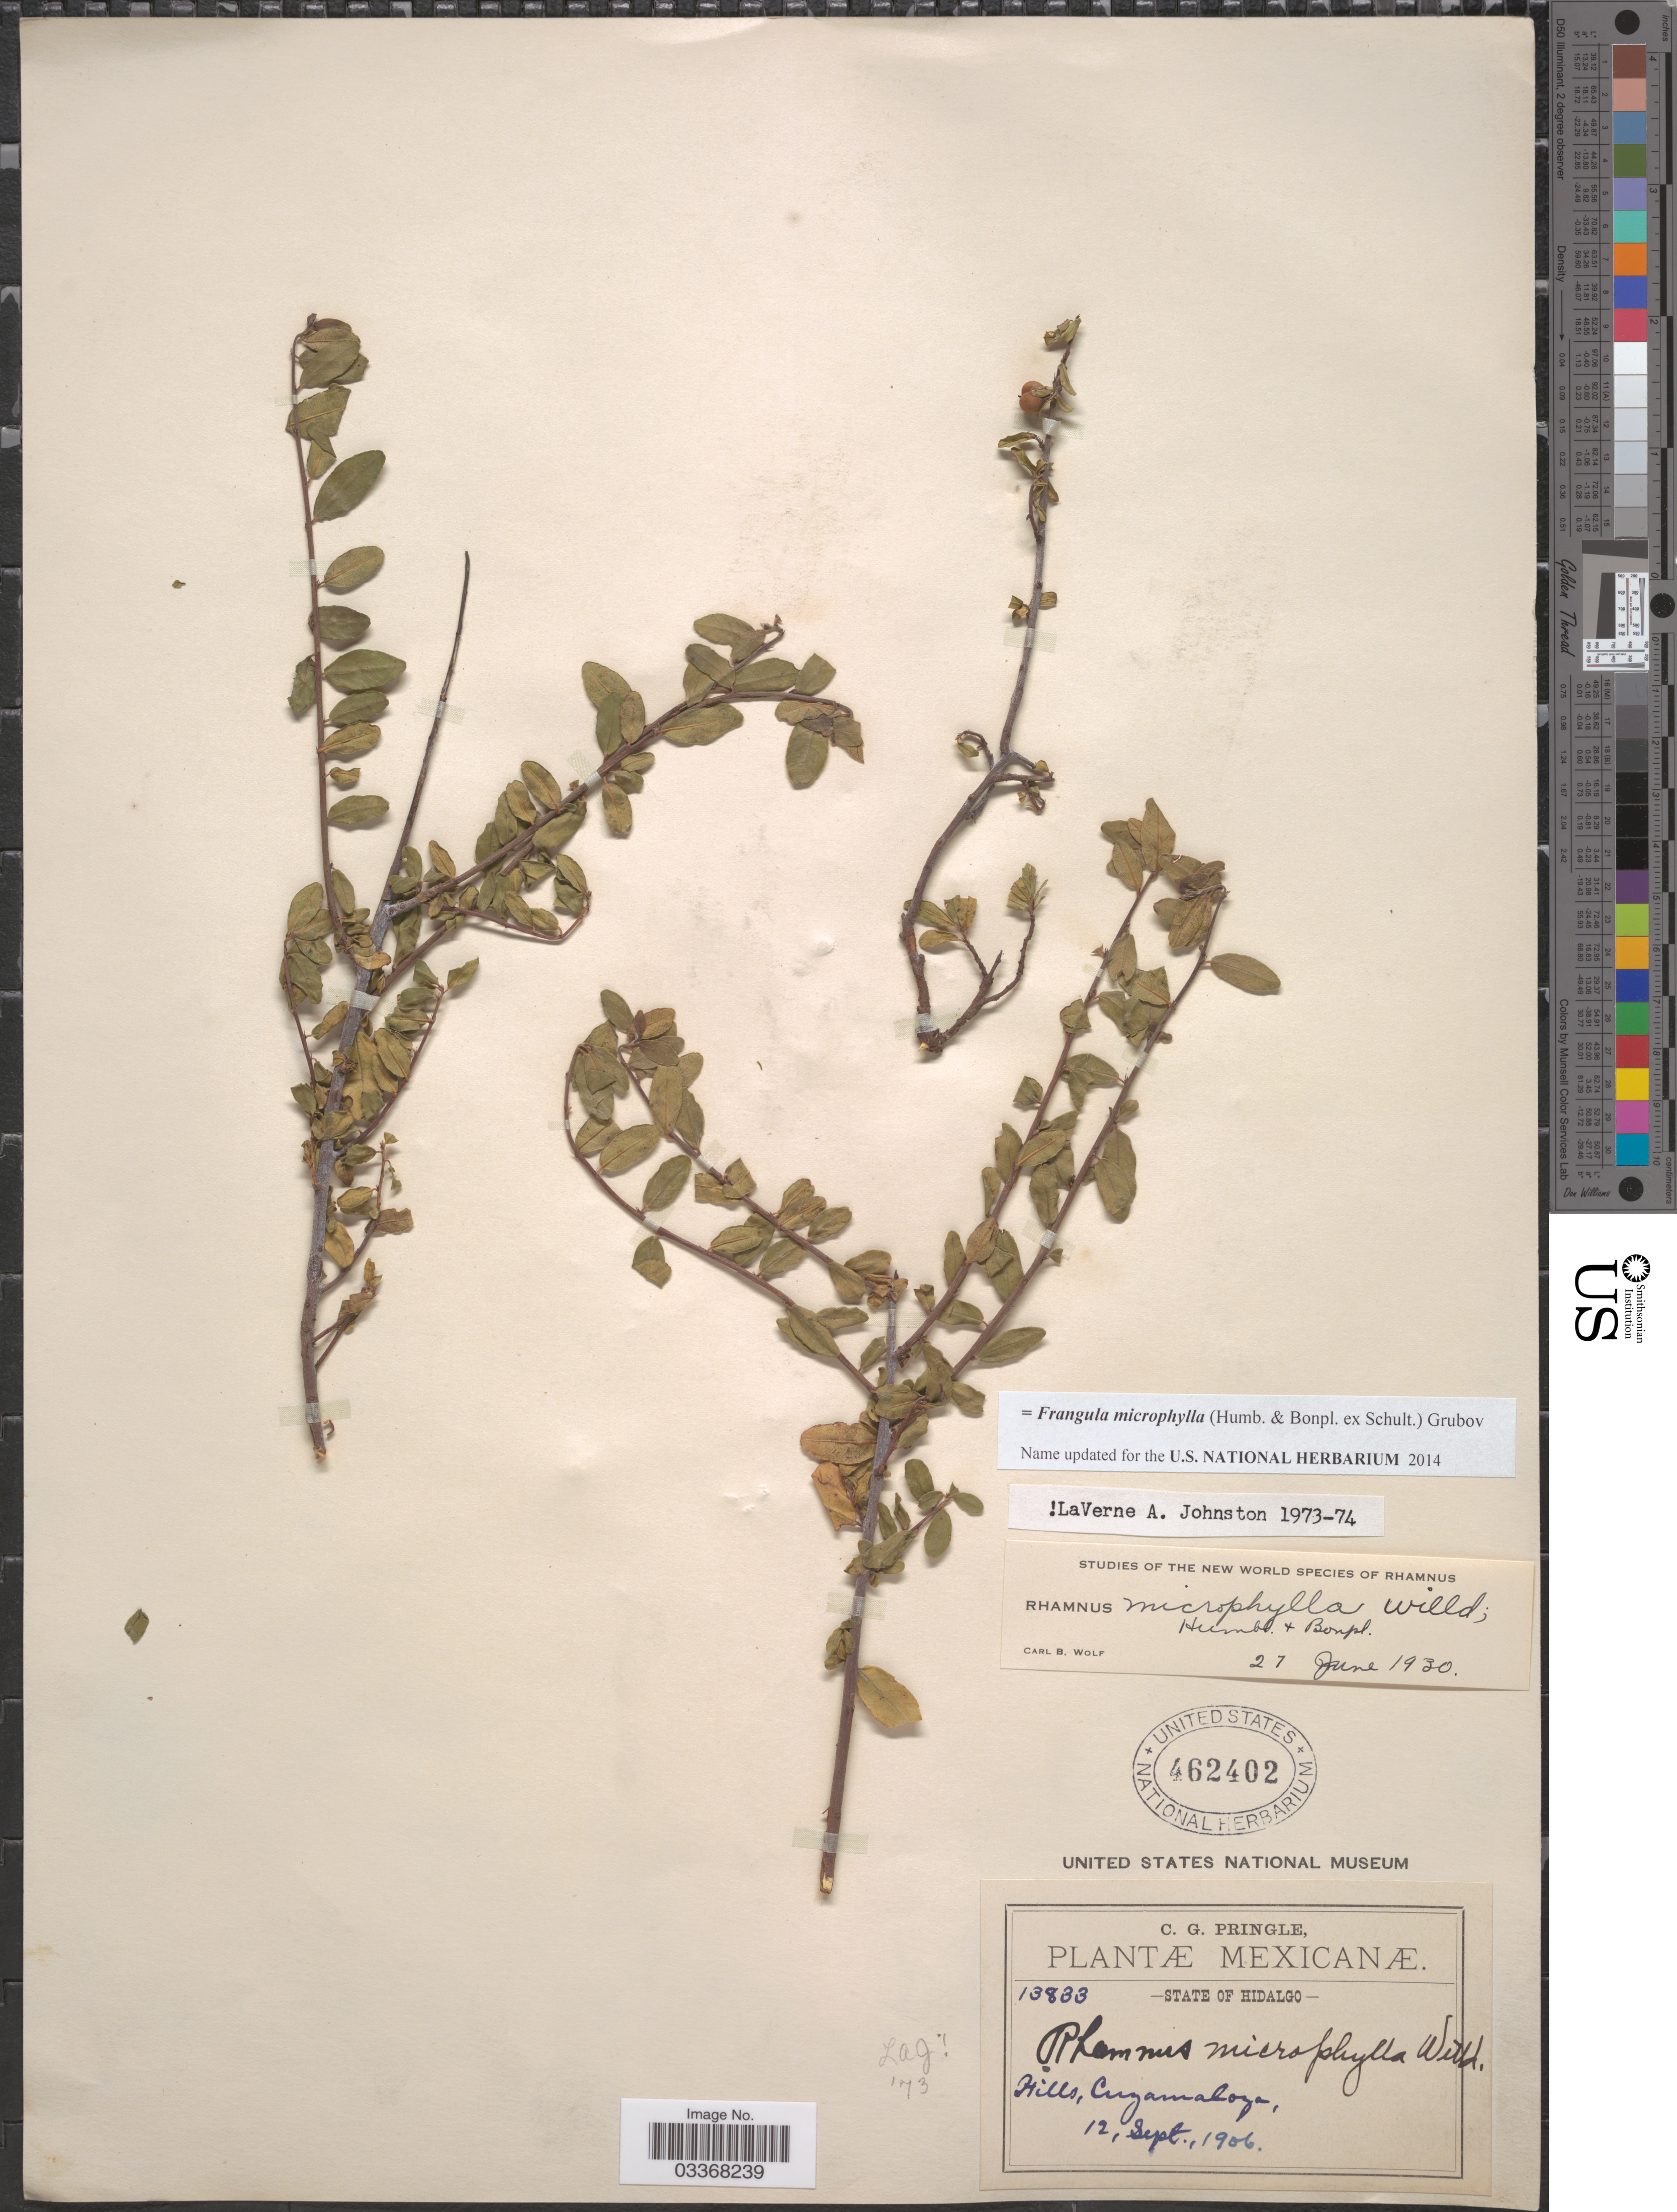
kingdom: Plantae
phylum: Tracheophyta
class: Magnoliopsida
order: Rosales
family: Rhamnaceae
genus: Frangula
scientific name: Frangula microphylla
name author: (Humb. & Bonpl. ex Schult.) Grubov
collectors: C. G. Pringle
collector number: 13833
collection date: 1906-09-12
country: Mexico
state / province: Hidalgo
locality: Hills, Cuyamaloya.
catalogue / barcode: US 462402